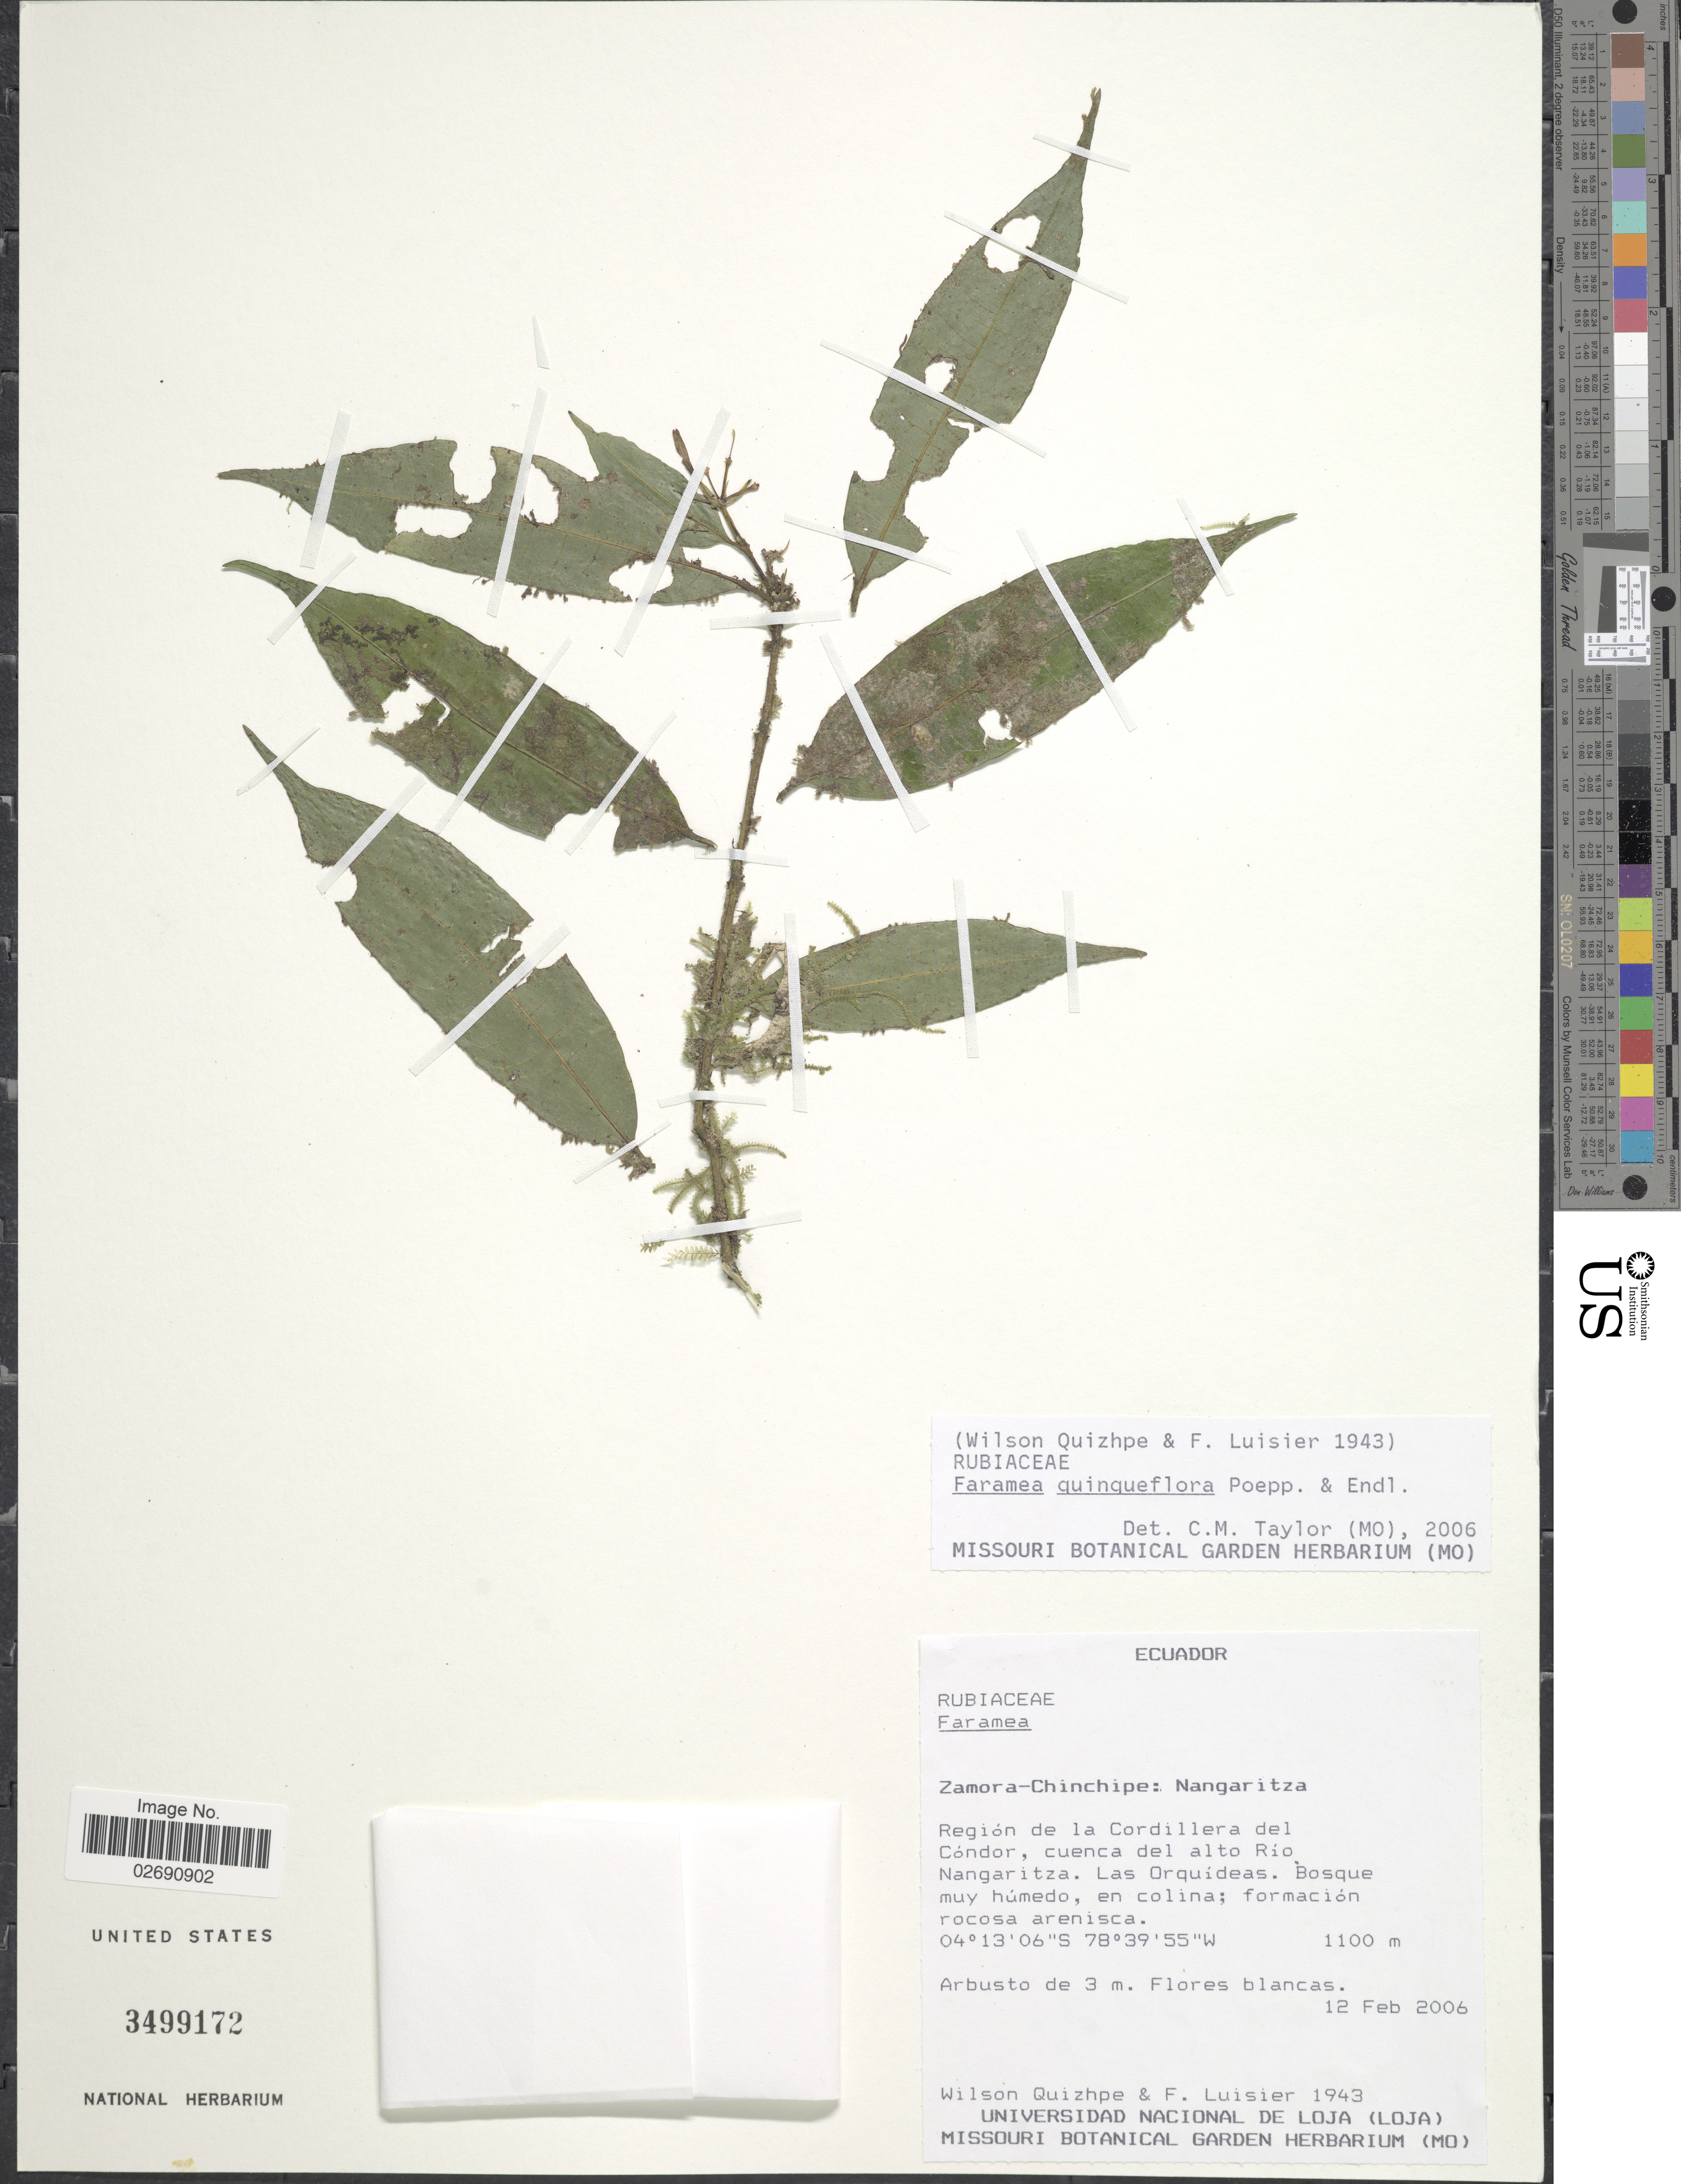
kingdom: Plantae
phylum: Tracheophyta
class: Magnoliopsida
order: Gentianales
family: Rubiaceae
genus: Faramea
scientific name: Faramea quinqueflora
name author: Poepp. & Endl.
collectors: W. Quizhpe & F. Luisier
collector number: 1943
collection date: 2006-02-12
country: Ecuador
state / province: Zamora-Chinchipe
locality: Nangaritza. Region de la Cordillera del Condor, cuenca del alto Rio Nangaritza. Las Orquideas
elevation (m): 1100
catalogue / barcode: US 3499172